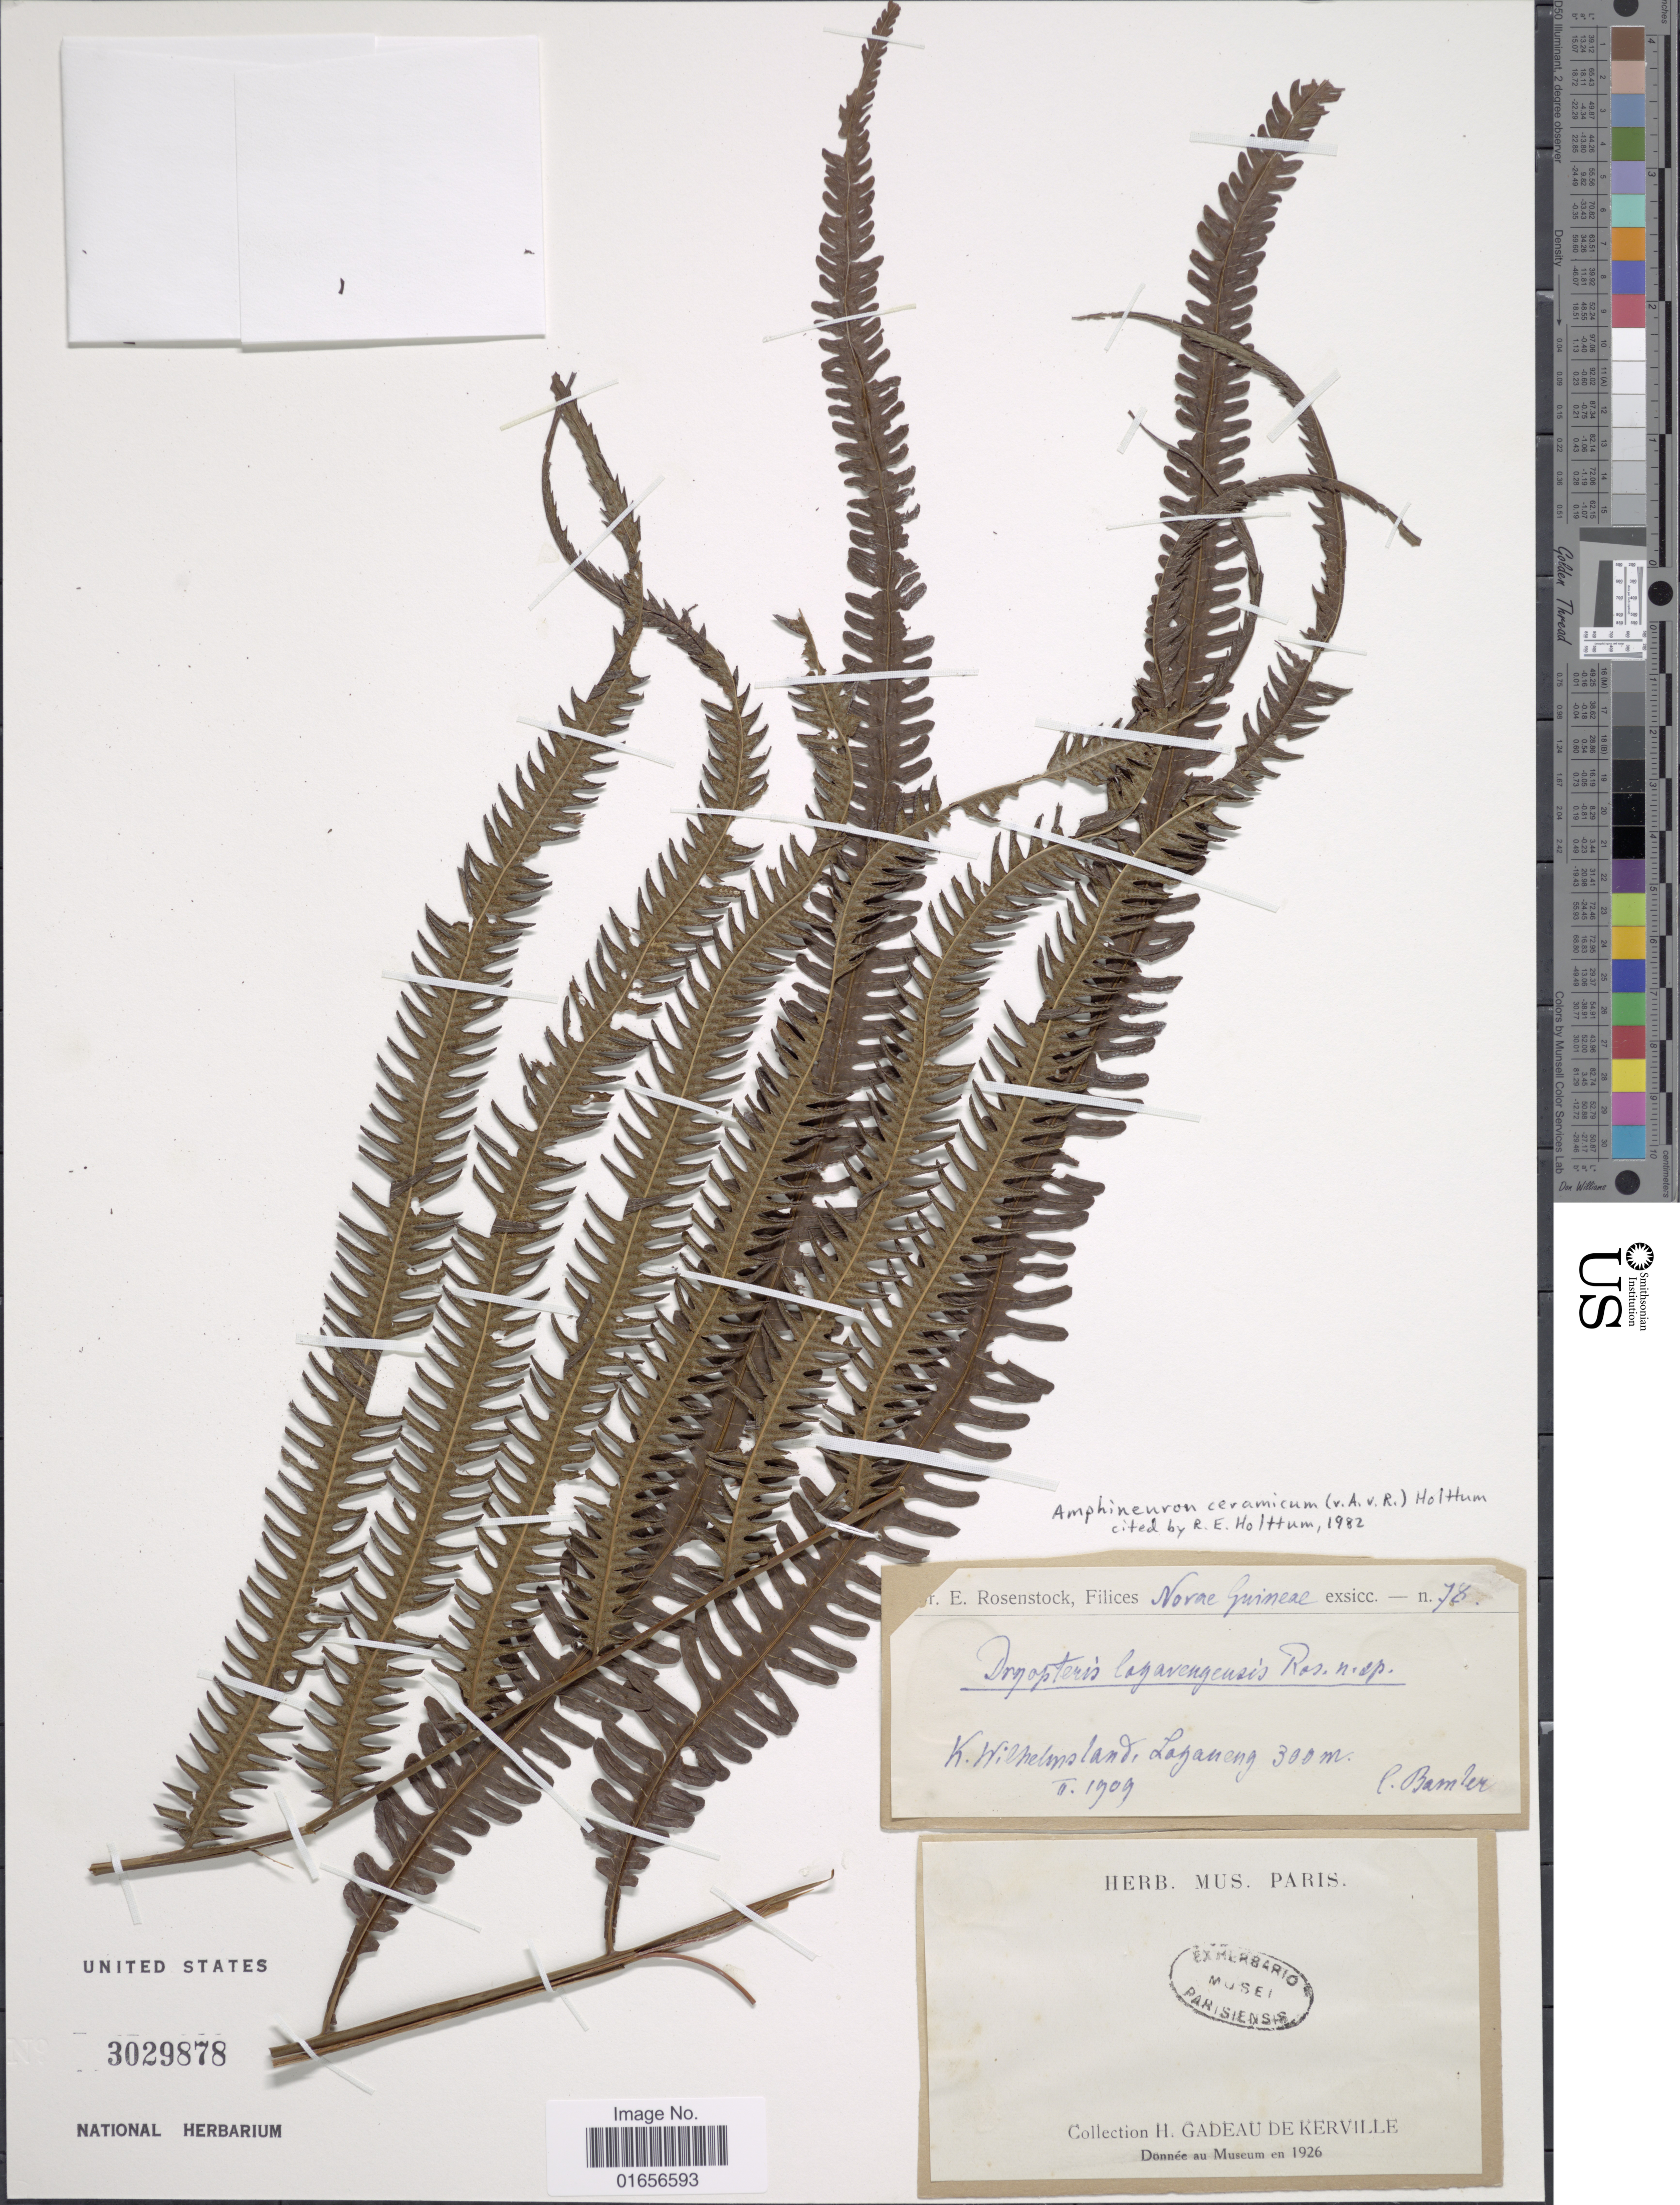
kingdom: Plantae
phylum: Tracheophyta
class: Polypodiopsida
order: Polypodiales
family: Thelypteridaceae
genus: Amphineuron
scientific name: Amphineuron ceramicum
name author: (Alderw.) Holttum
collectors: H. Gadeau de Kerkville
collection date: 1926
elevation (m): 300